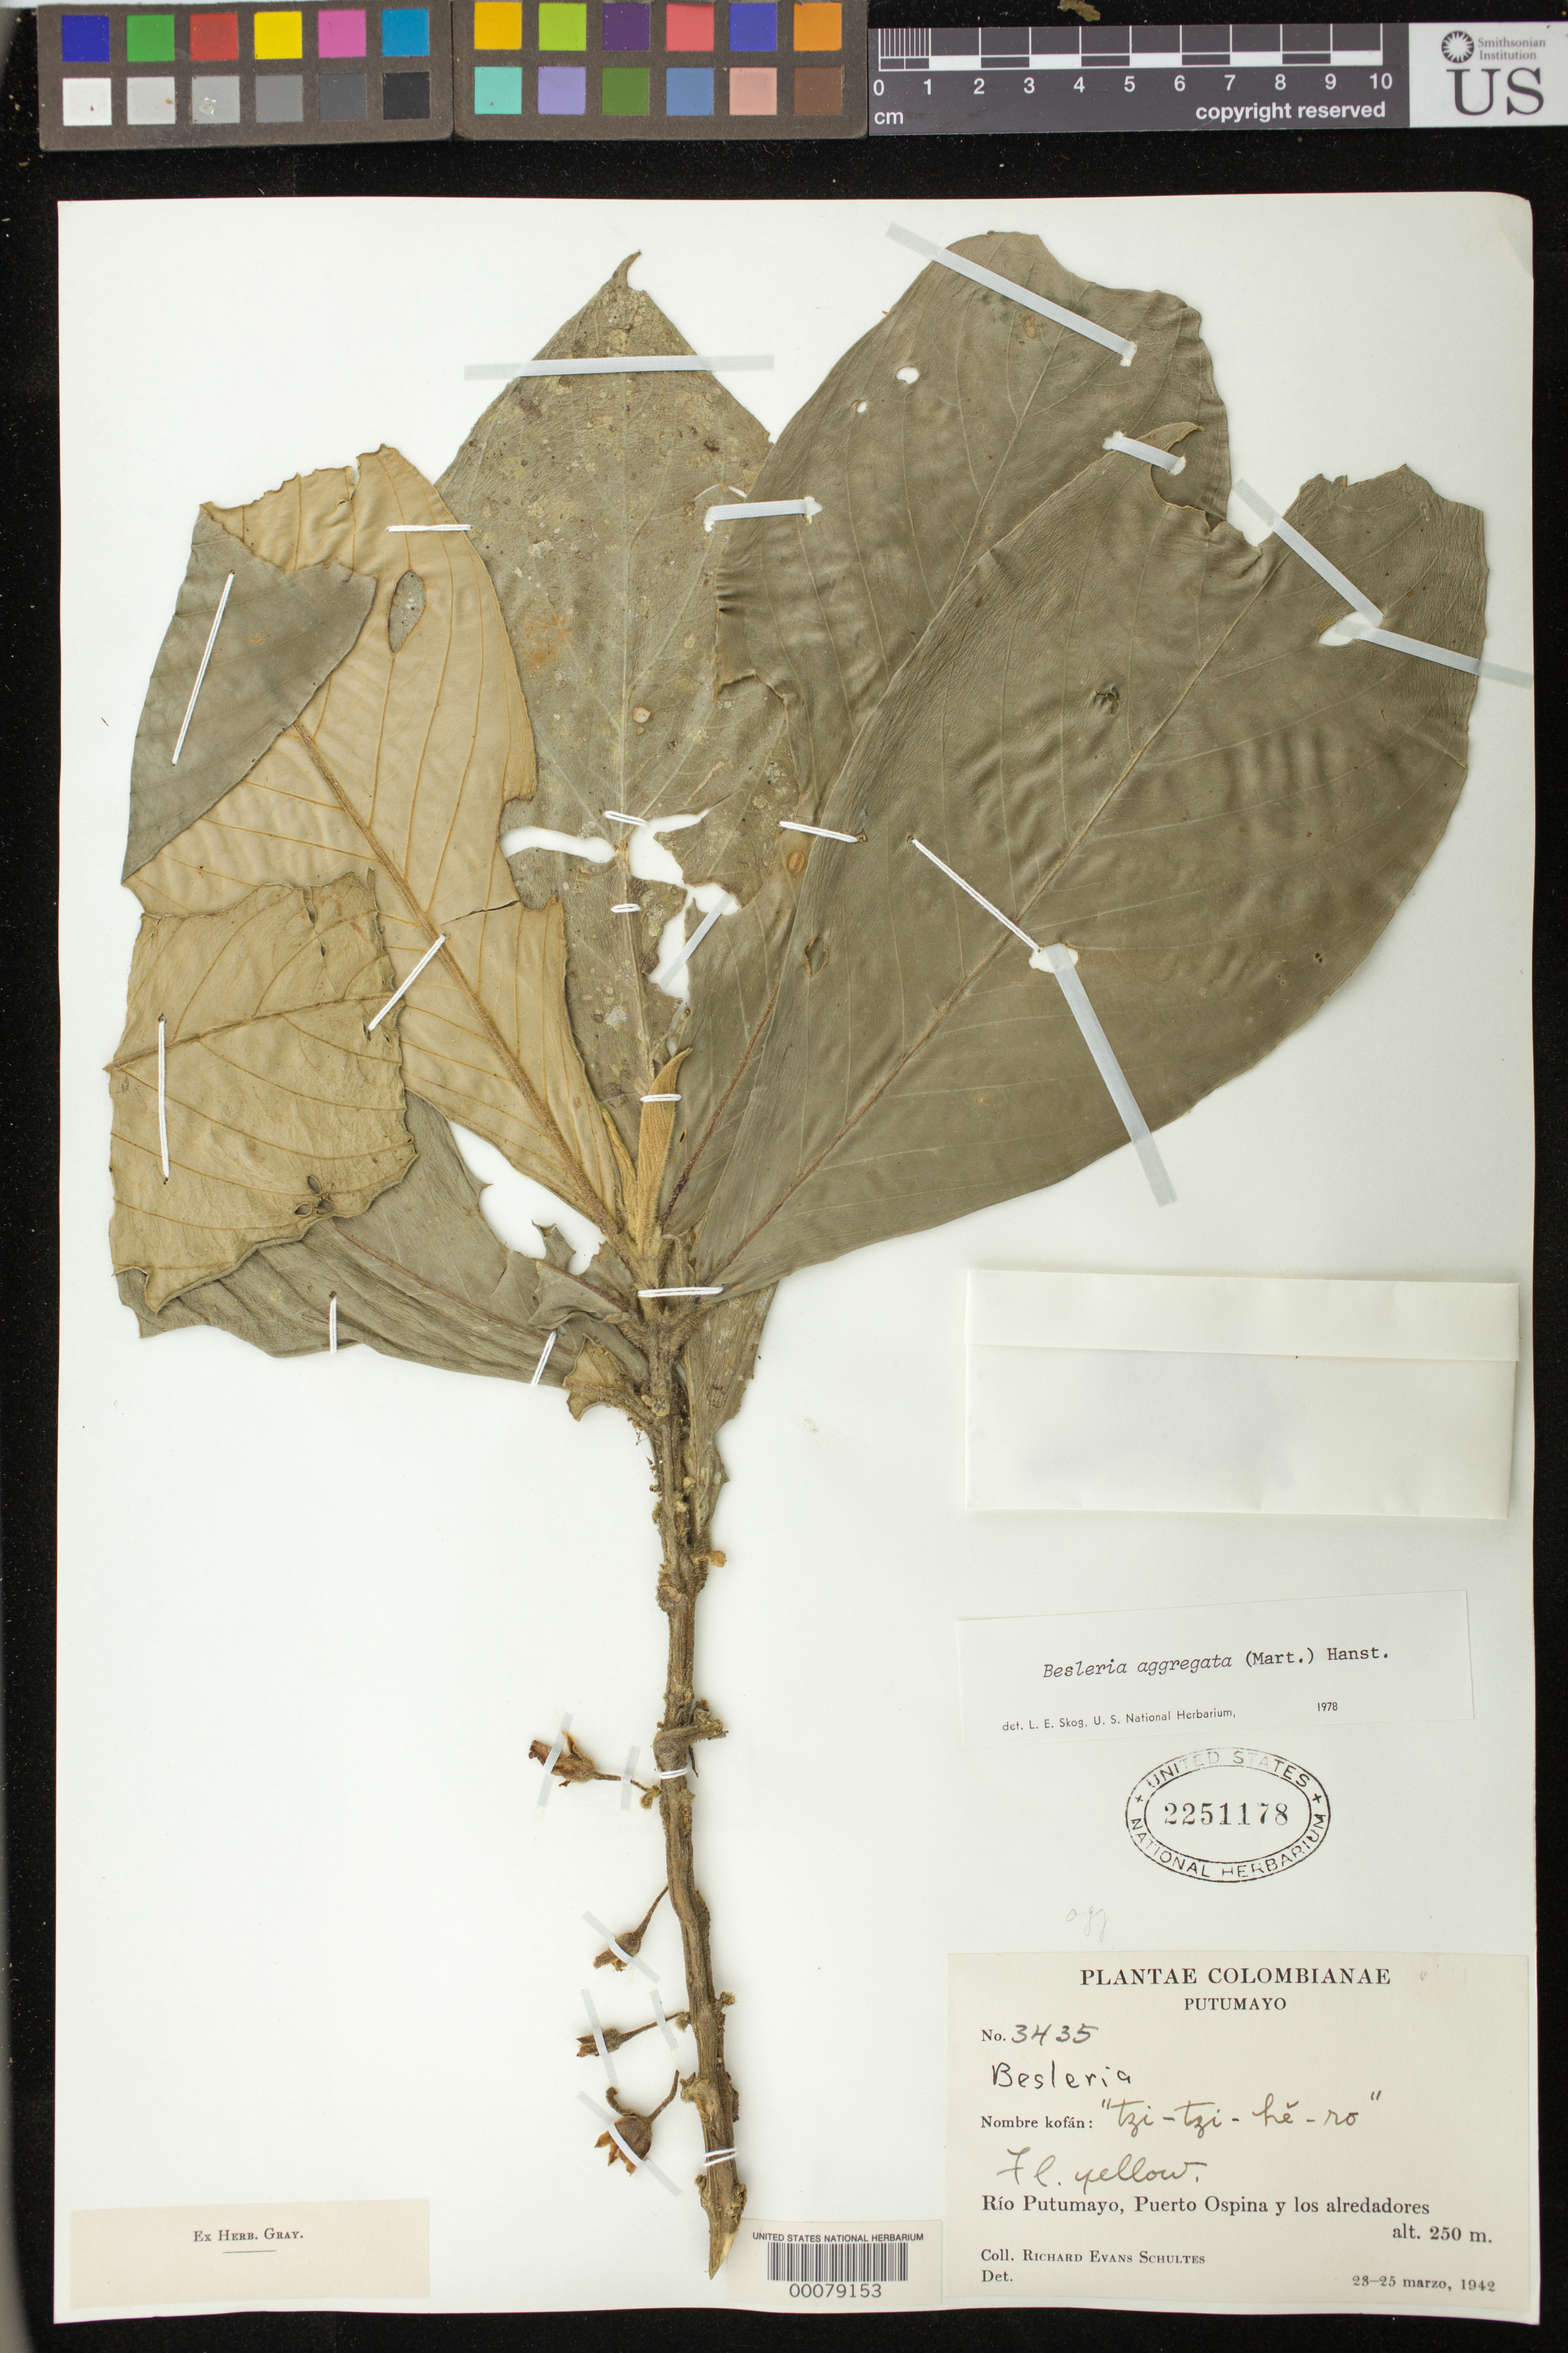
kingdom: Plantae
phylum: Tracheophyta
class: Magnoliopsida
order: Lamiales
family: Gesneriaceae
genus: Besleria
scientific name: Besleria aggregata var. semiannularis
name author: (C.V. Morton) C.V. Morton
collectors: R. E. Schultes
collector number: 3435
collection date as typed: Mar 1942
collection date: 1942-03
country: Colombia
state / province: Putumayo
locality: Rio Putumayo, Puerto Ospina and vicinity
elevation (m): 250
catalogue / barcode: US 2251178